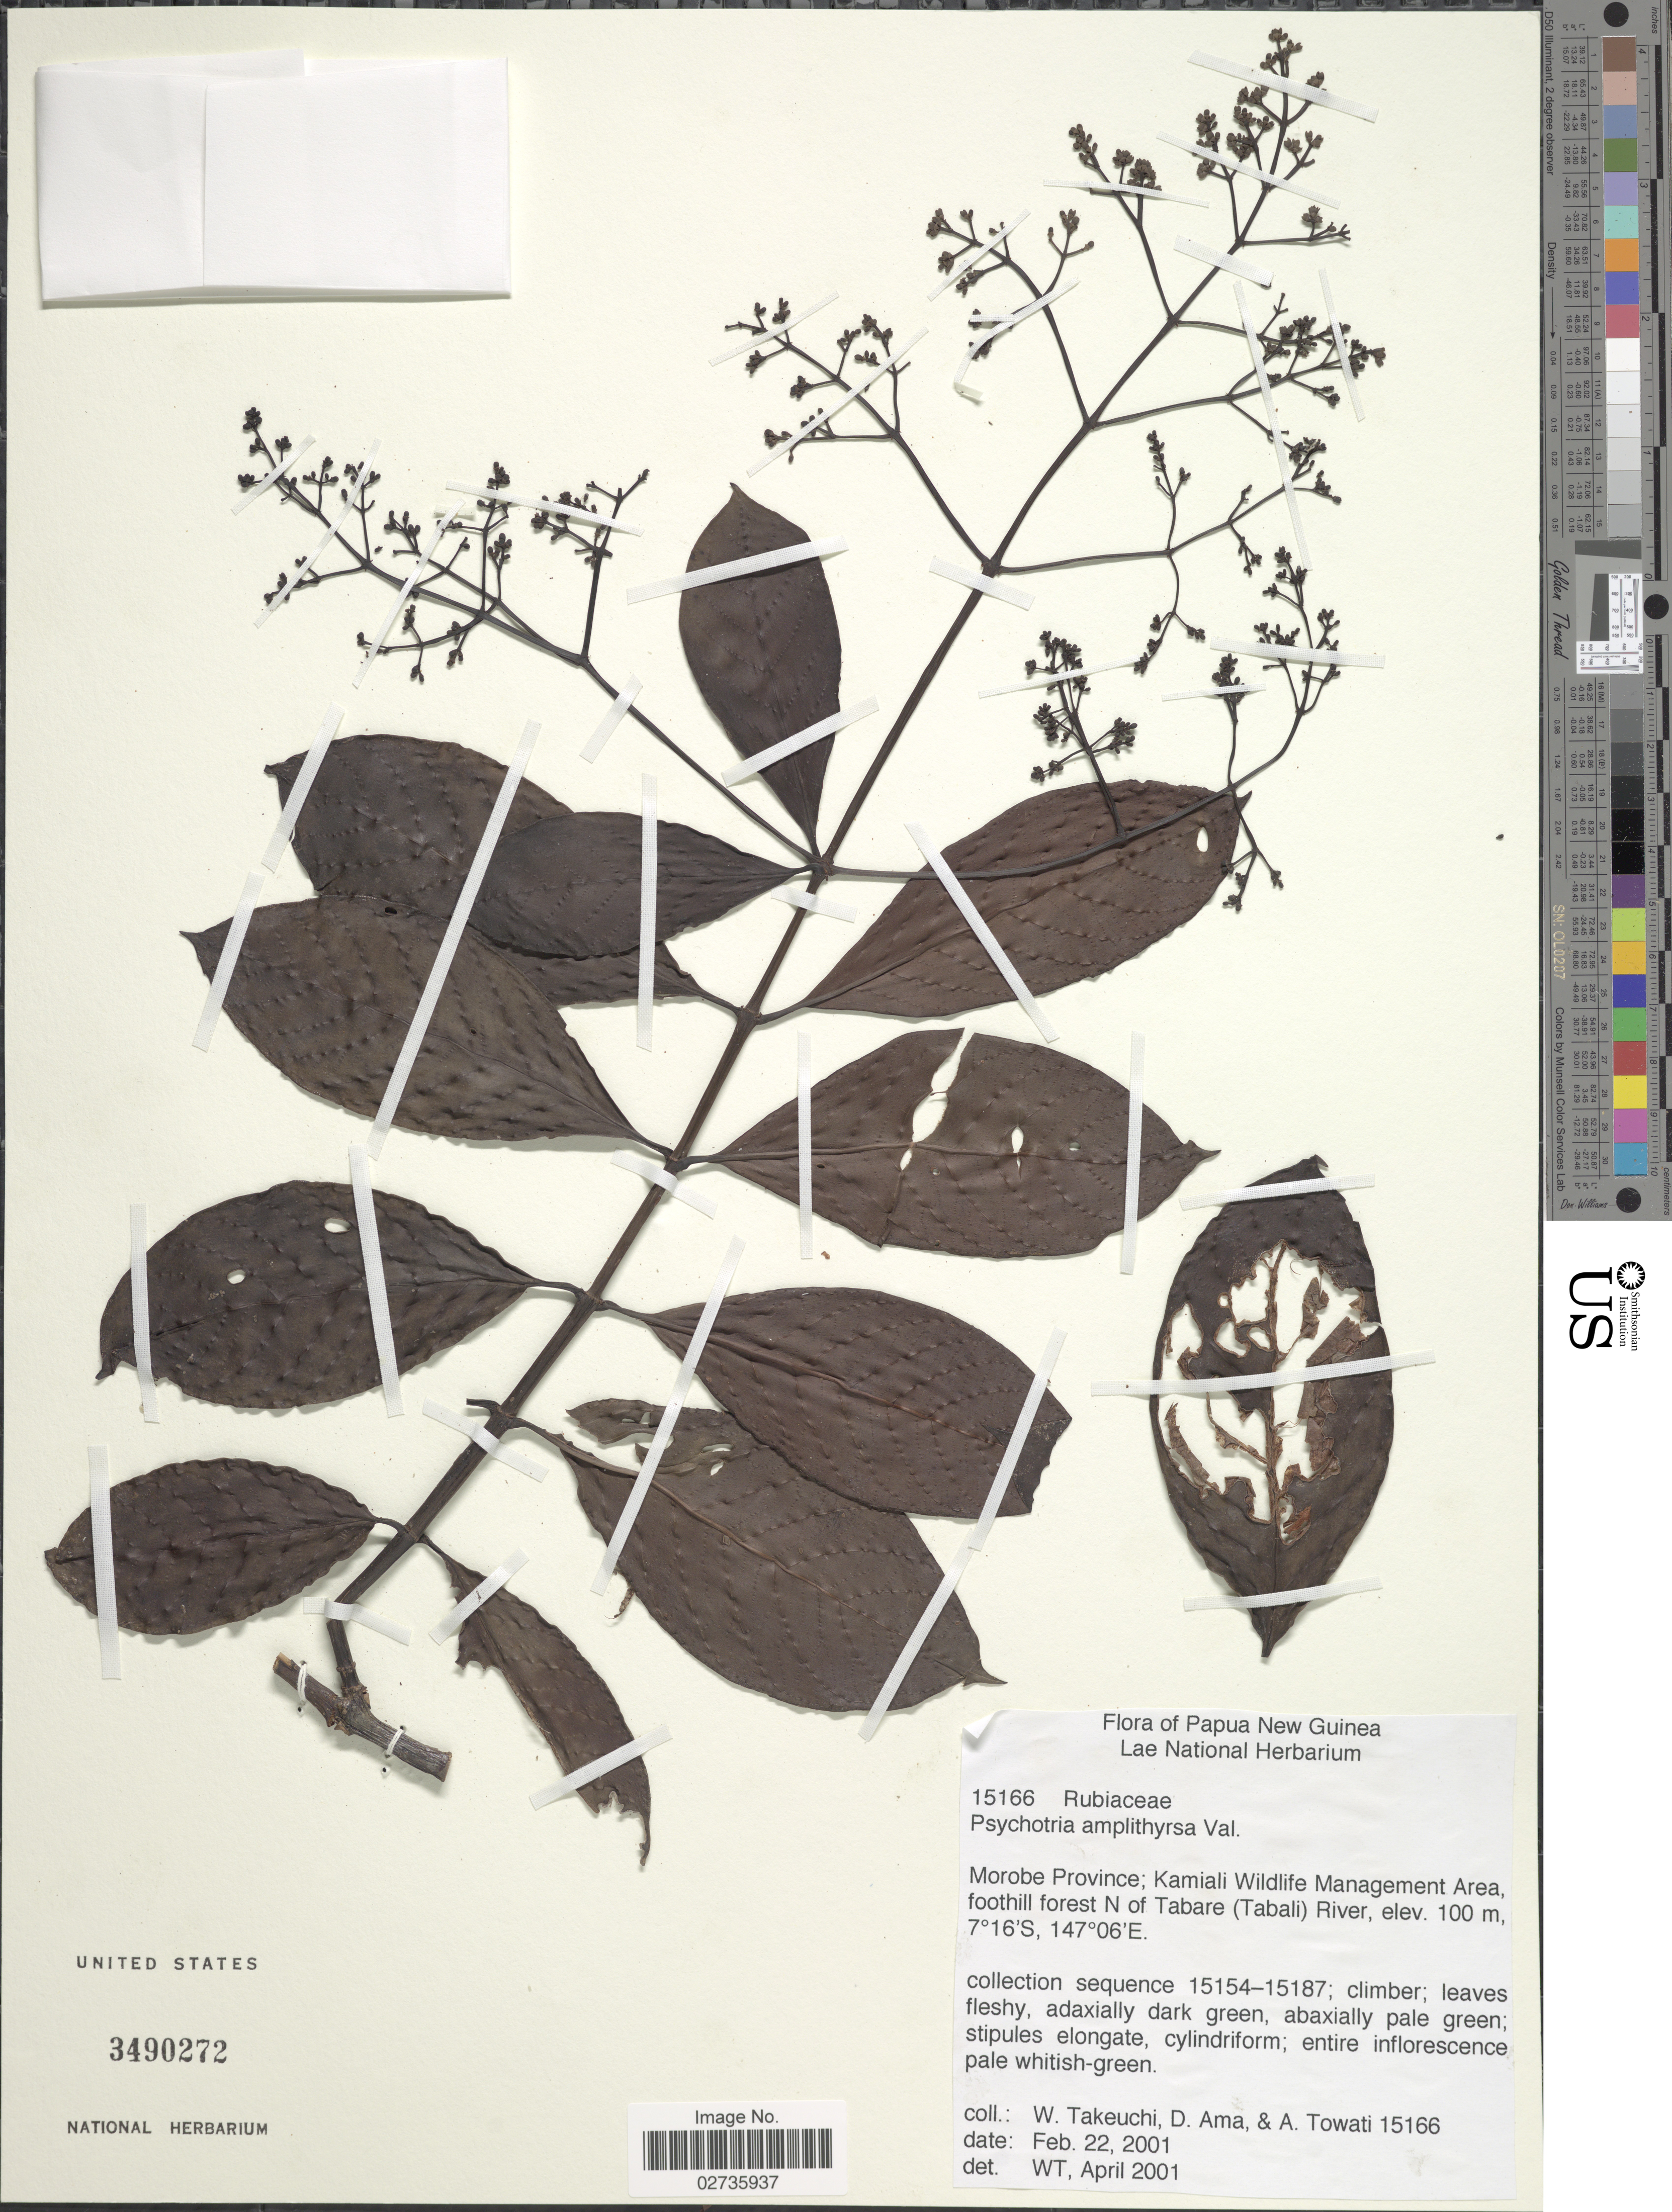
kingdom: Plantae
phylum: Tracheophyta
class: Magnoliopsida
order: Gentianales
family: Rubiaceae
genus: Psychotria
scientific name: Psychotria amplithyrsa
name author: Valeton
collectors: W. Takeuchi, D. Ama & A. Towati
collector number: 15166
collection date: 2001-02-22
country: Papua New Guinea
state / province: Morobe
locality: Kamiali Wildlife Management Area, foothill forest N of Tabare (Tabali) River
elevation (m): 100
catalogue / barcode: US 3490272